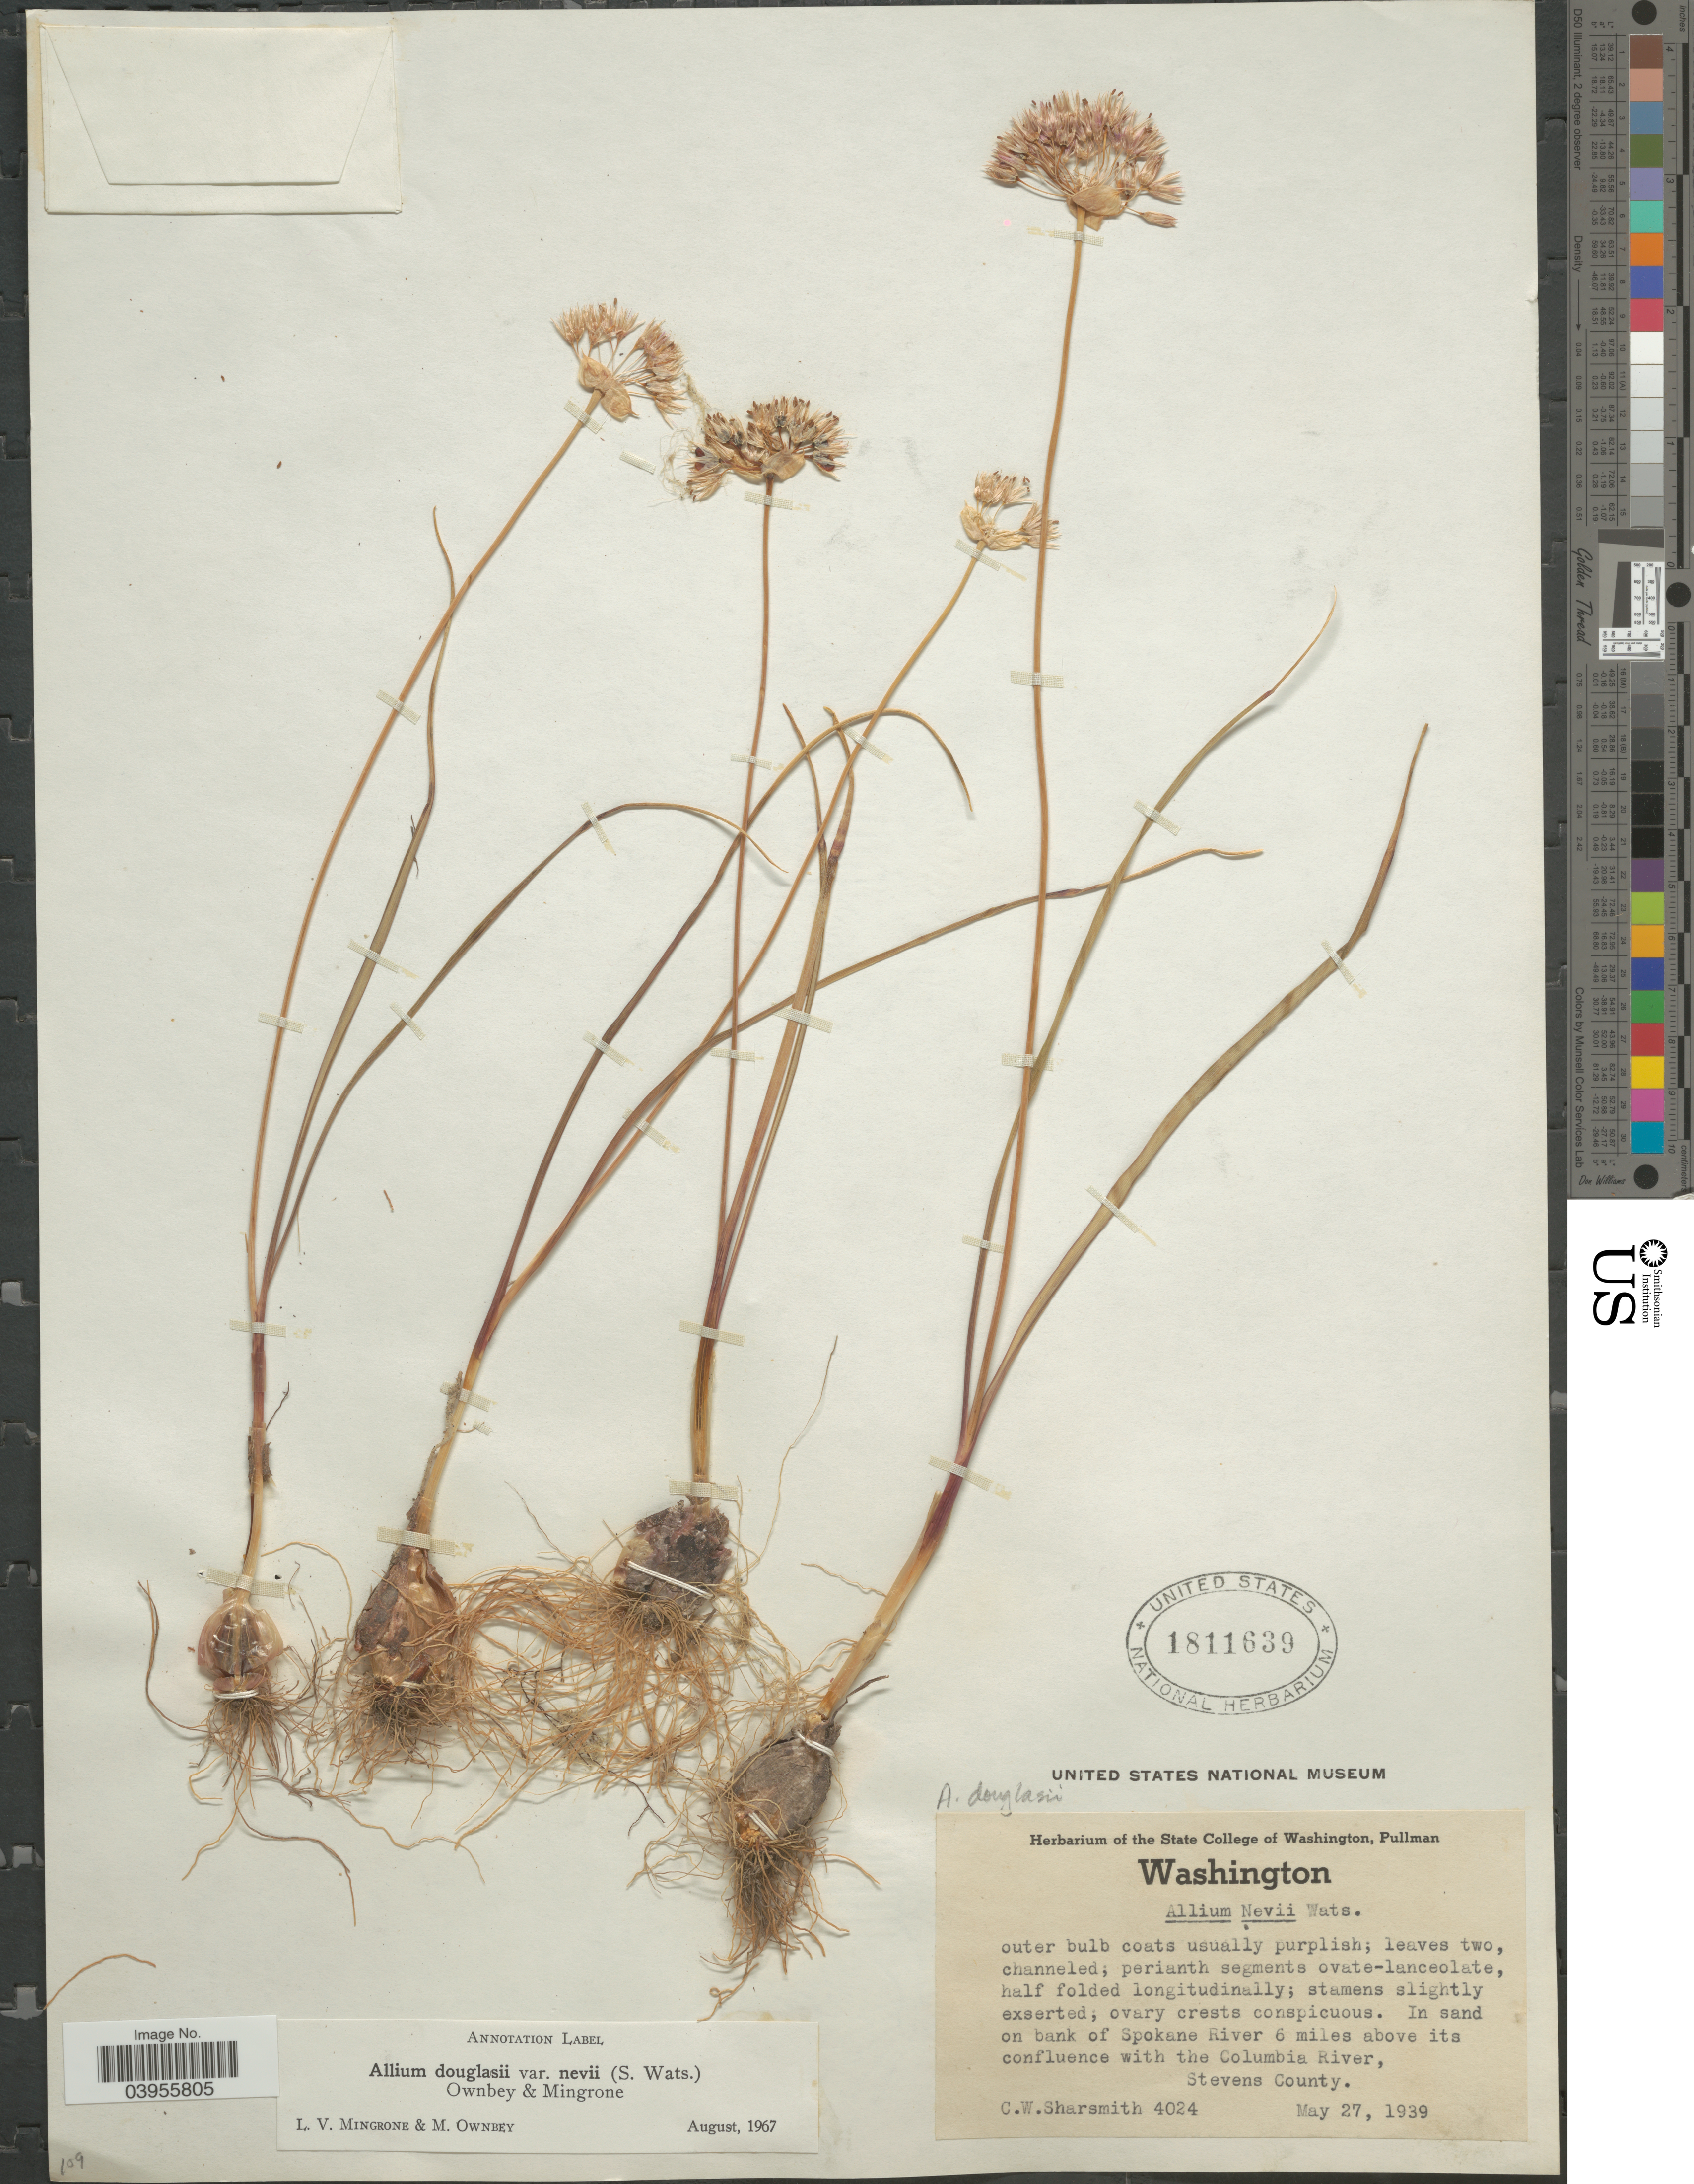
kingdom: Plantae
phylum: Tracheophyta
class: Liliopsida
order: Asparagales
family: Amaryllidaceae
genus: Allium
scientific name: Allium douglasii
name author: Hook.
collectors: C. Sharsmith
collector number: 4024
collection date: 1939-05-27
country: United States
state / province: Washington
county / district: Spokane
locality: In sand on bank of Spokane River 6 miles above its confluence with the Columbia River, Stevens County.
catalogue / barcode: US 1811639